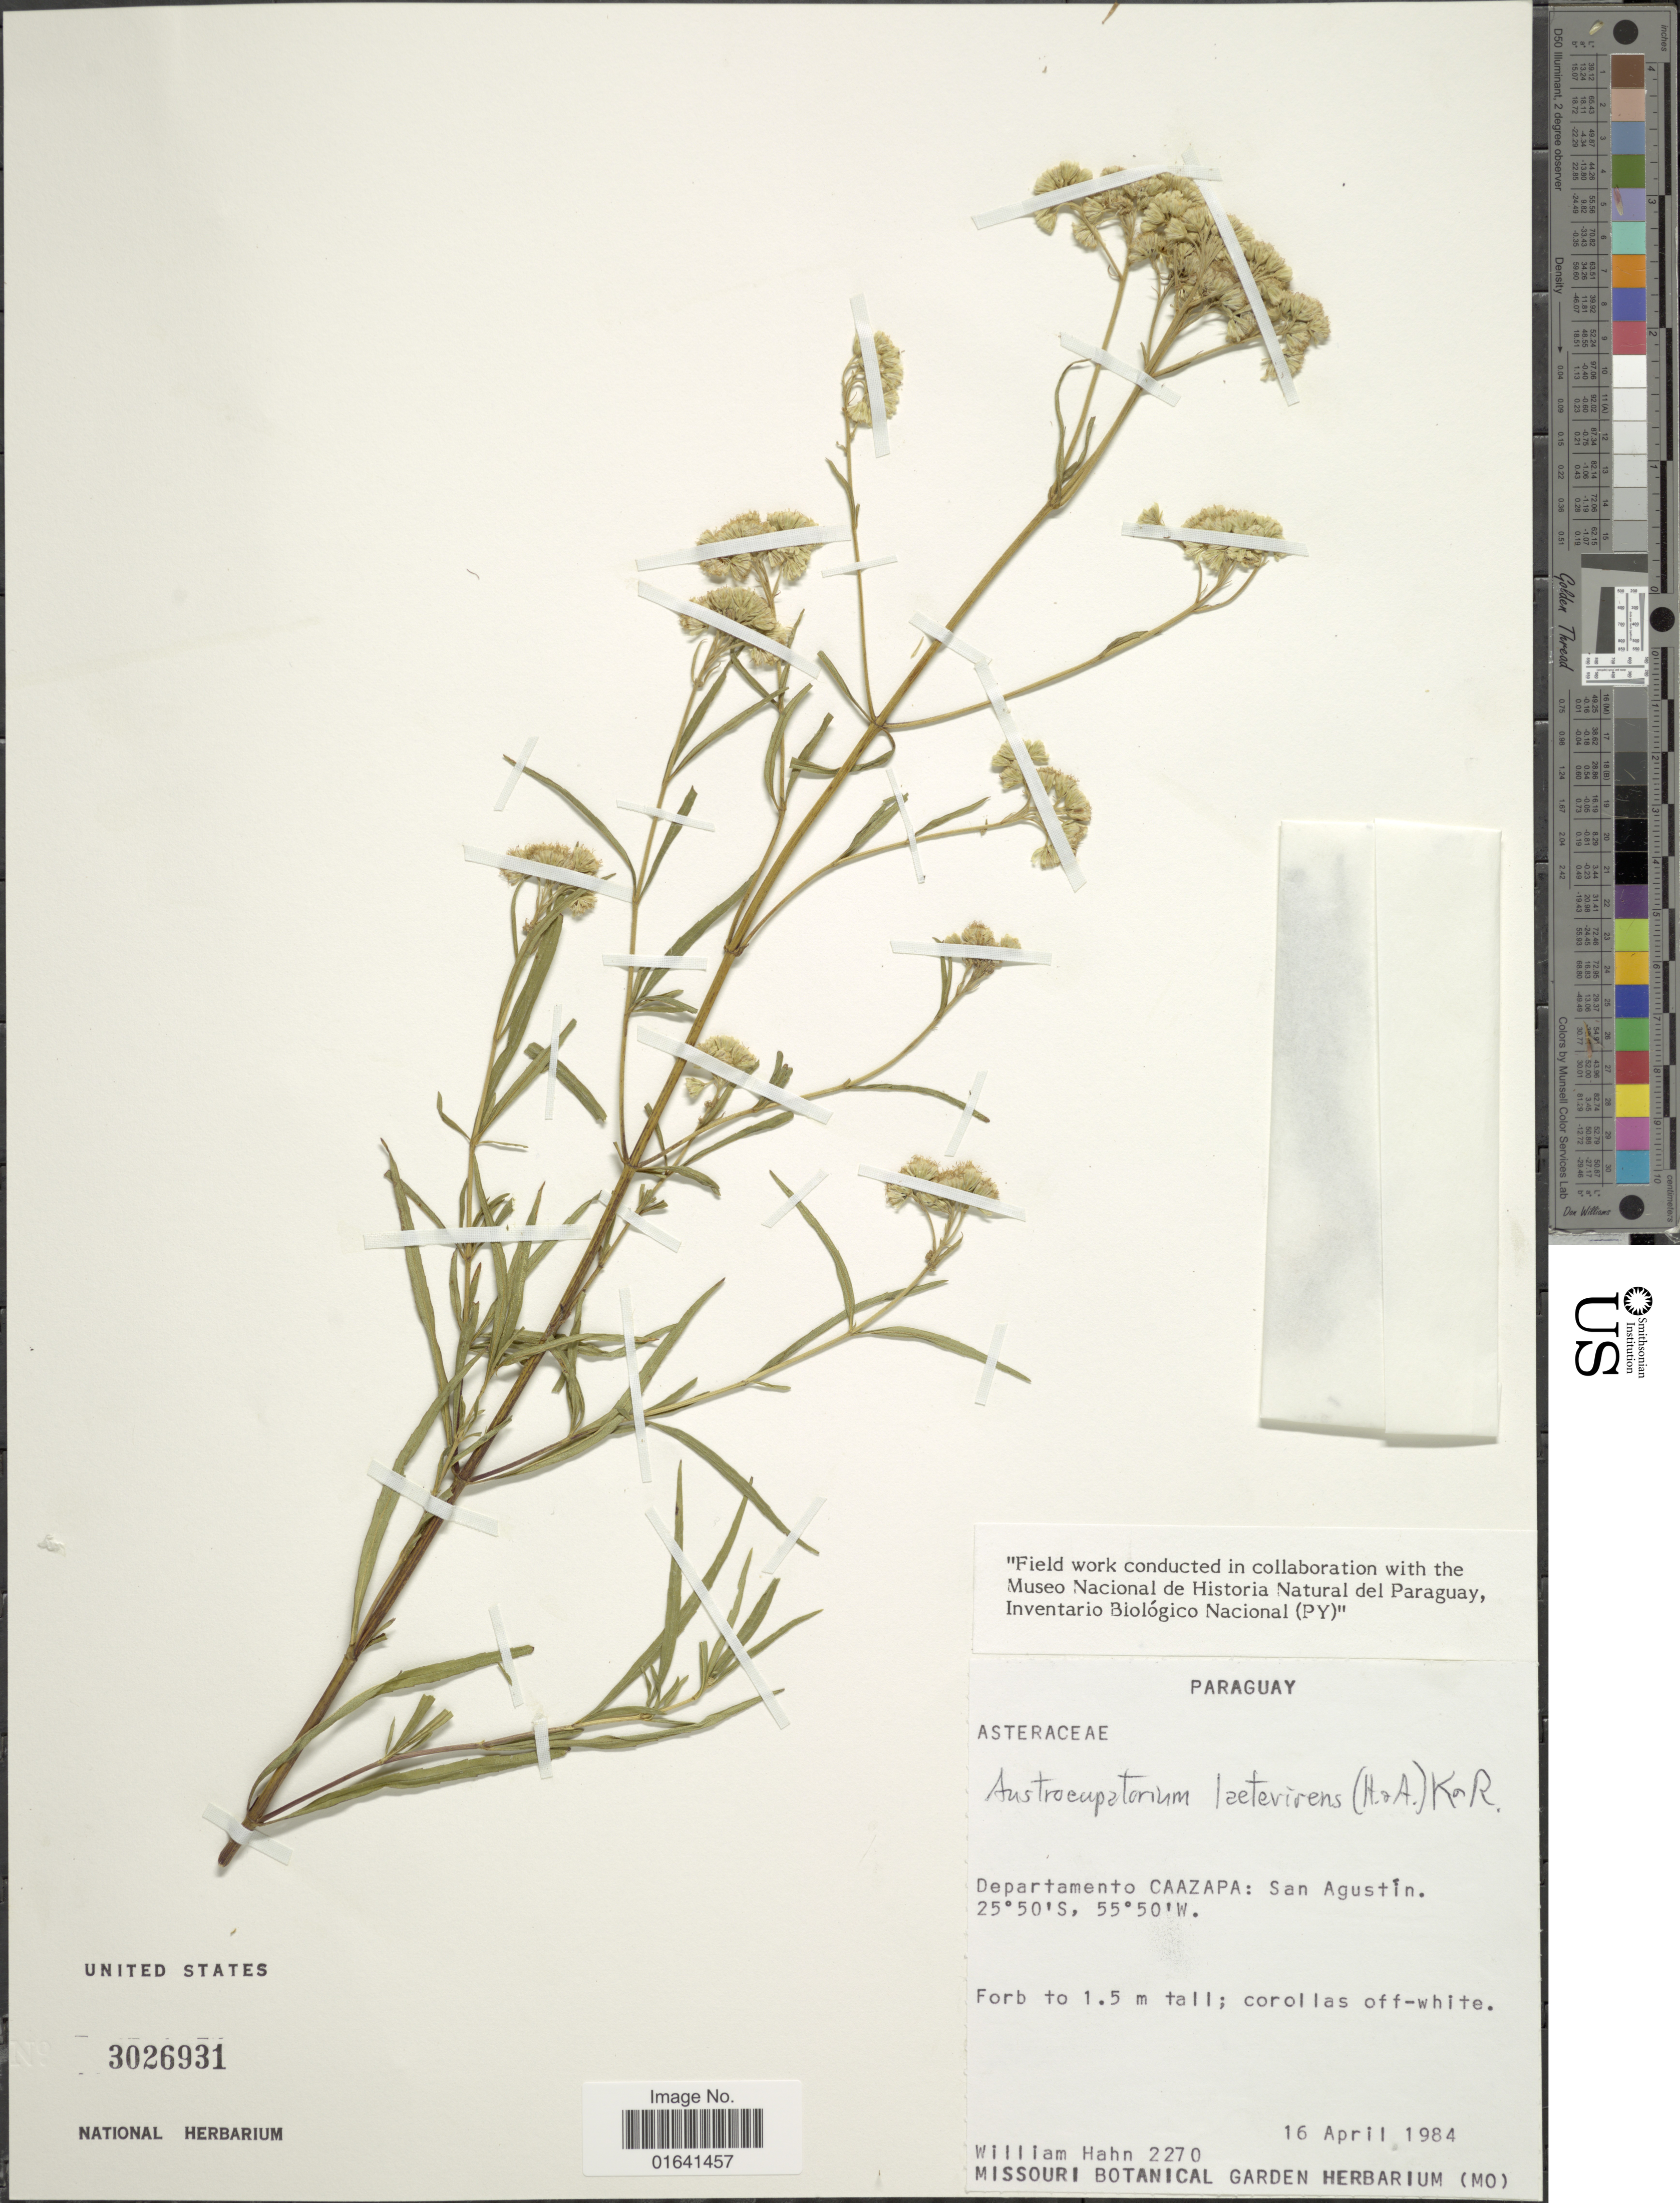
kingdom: Plantae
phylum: Tracheophyta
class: Magnoliopsida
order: Asterales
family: Asteraceae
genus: Austroeupatorium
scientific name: Austroeupatorium laete-virens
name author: (Hook. & Arn.) R.M. King & H. Rob.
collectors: W. J. Hahn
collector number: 2270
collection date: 1984-04-16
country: Paraguay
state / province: Caazapa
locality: Departamento Caapaza: San Agustín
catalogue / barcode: US 3026931